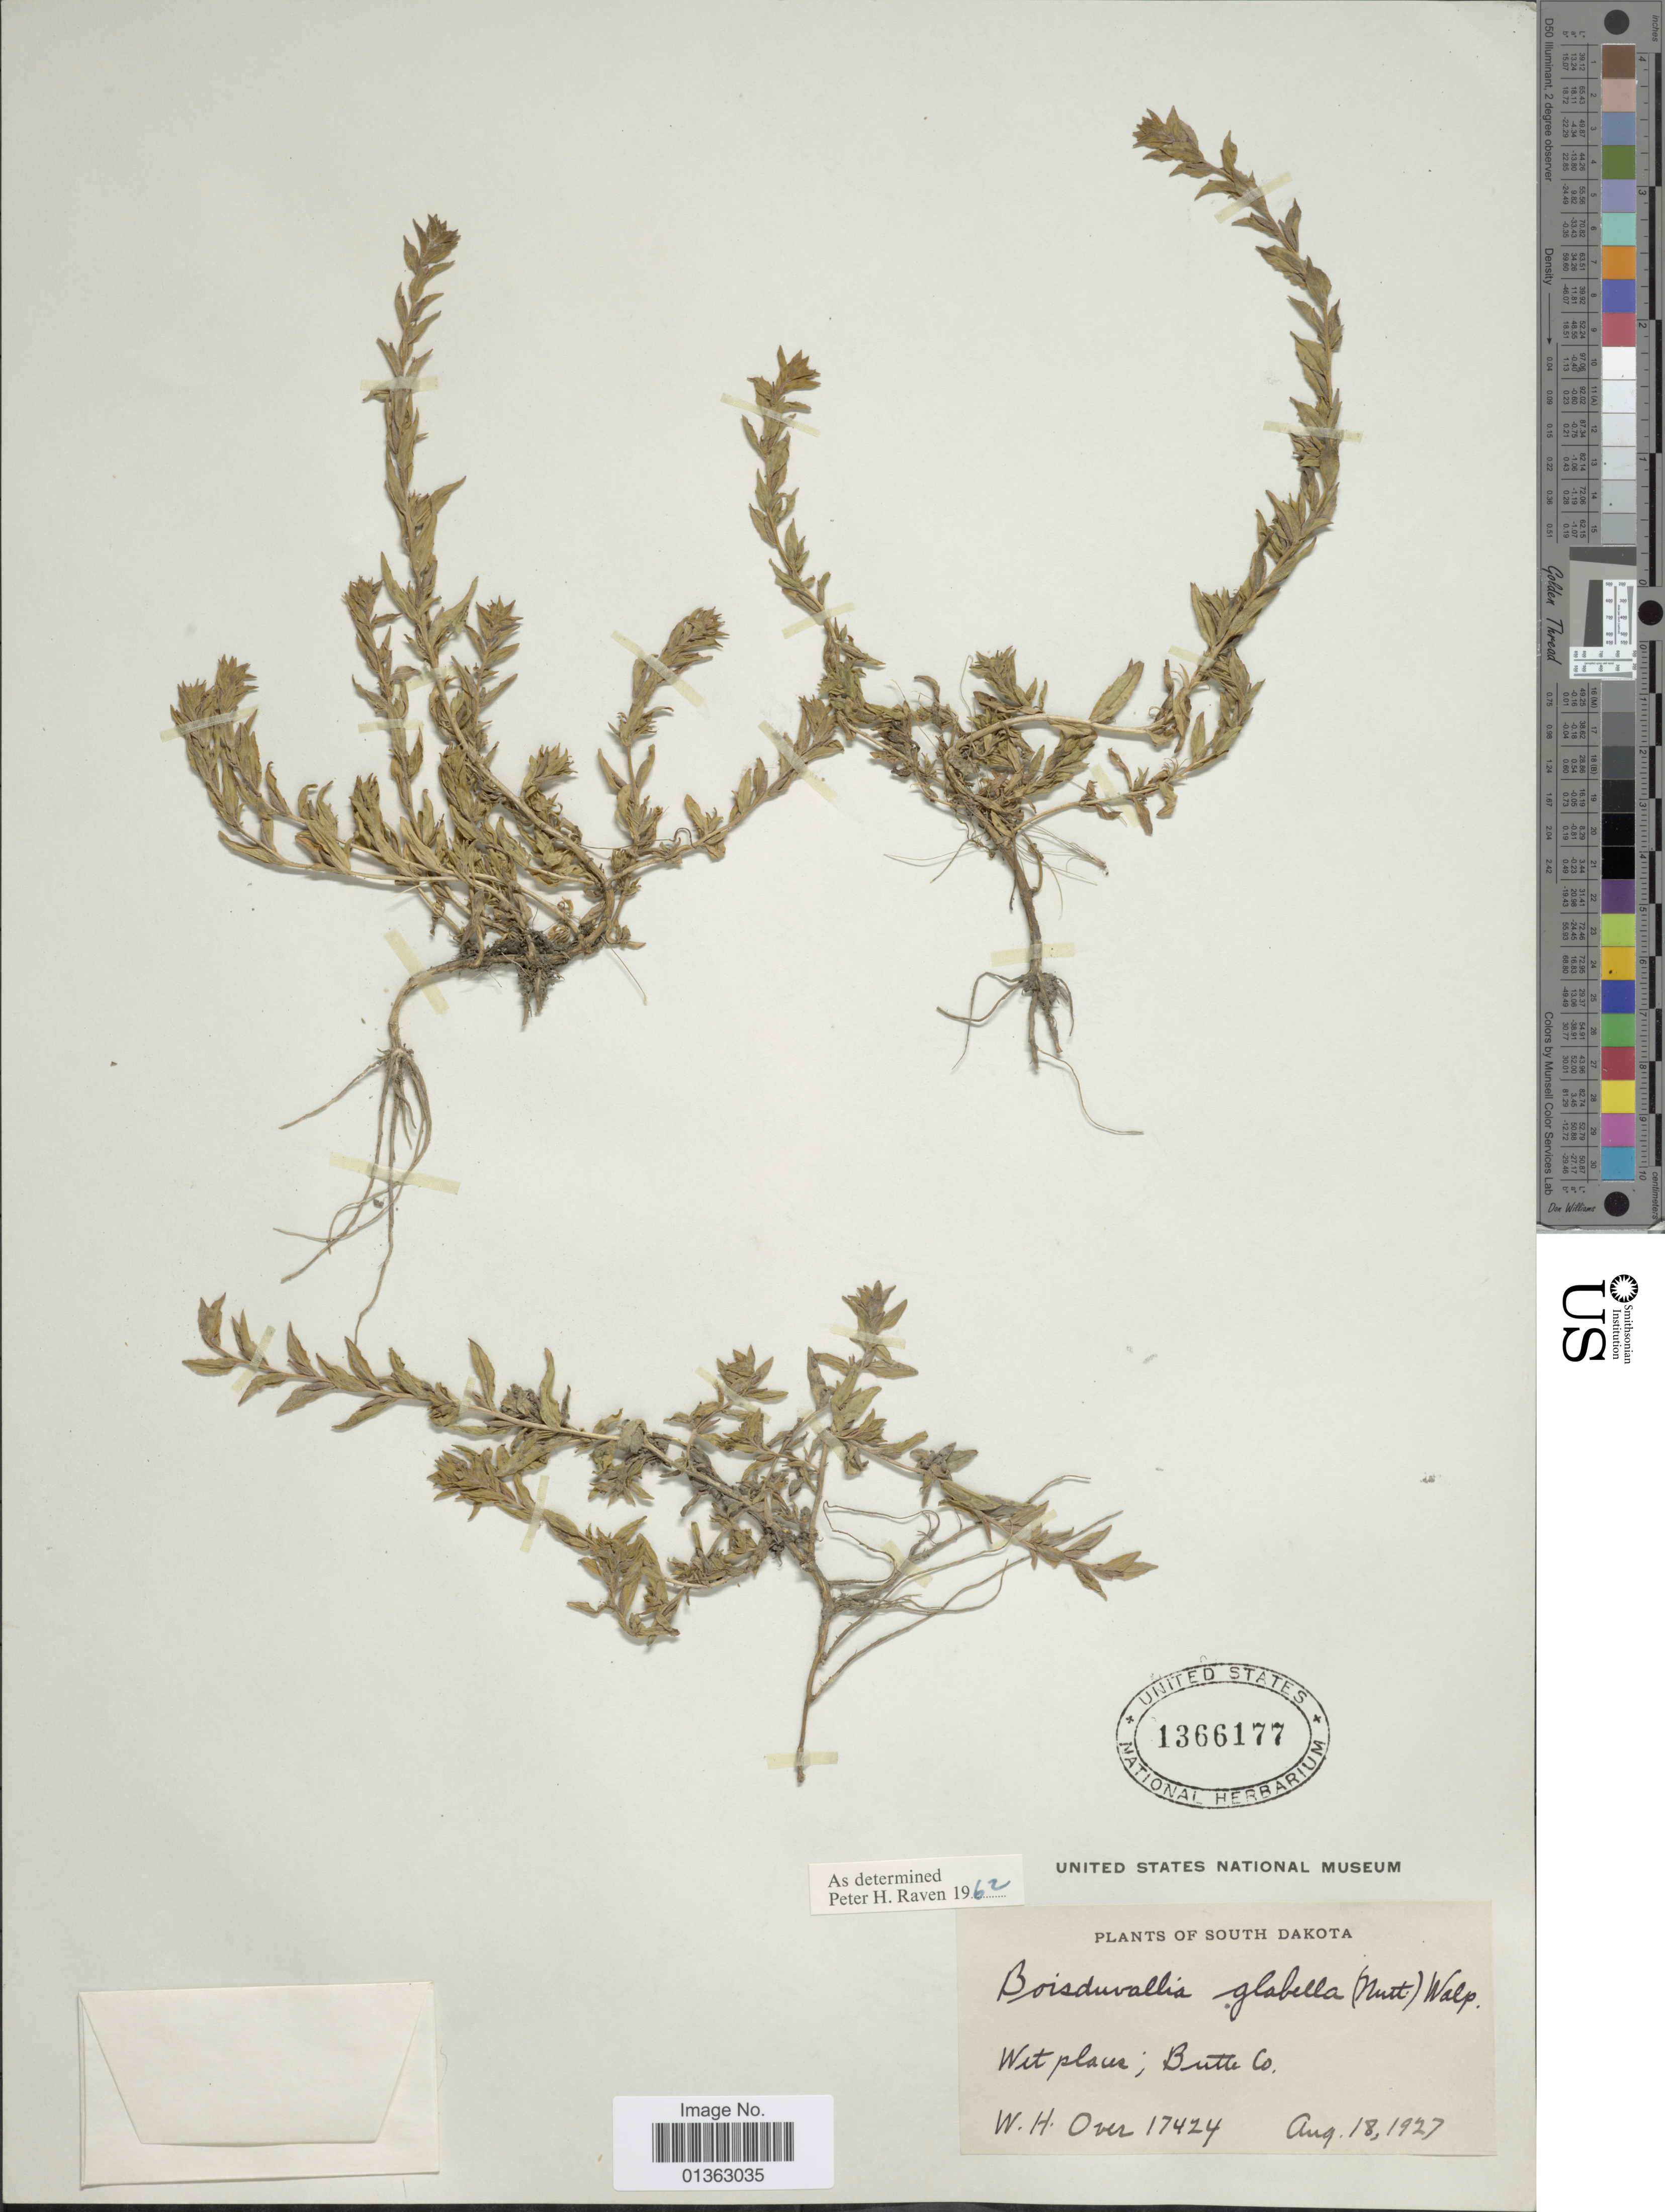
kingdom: Plantae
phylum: Tracheophyta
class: Magnoliopsida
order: Myrtales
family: Onagraceae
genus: Epilobium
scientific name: Epilobium campestre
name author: (Jeps.) Hoch & W.L. Wagner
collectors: W. Over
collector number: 17424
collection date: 1927-08-18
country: United States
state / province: South Dakota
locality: Butte Co.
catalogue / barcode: US 1366177